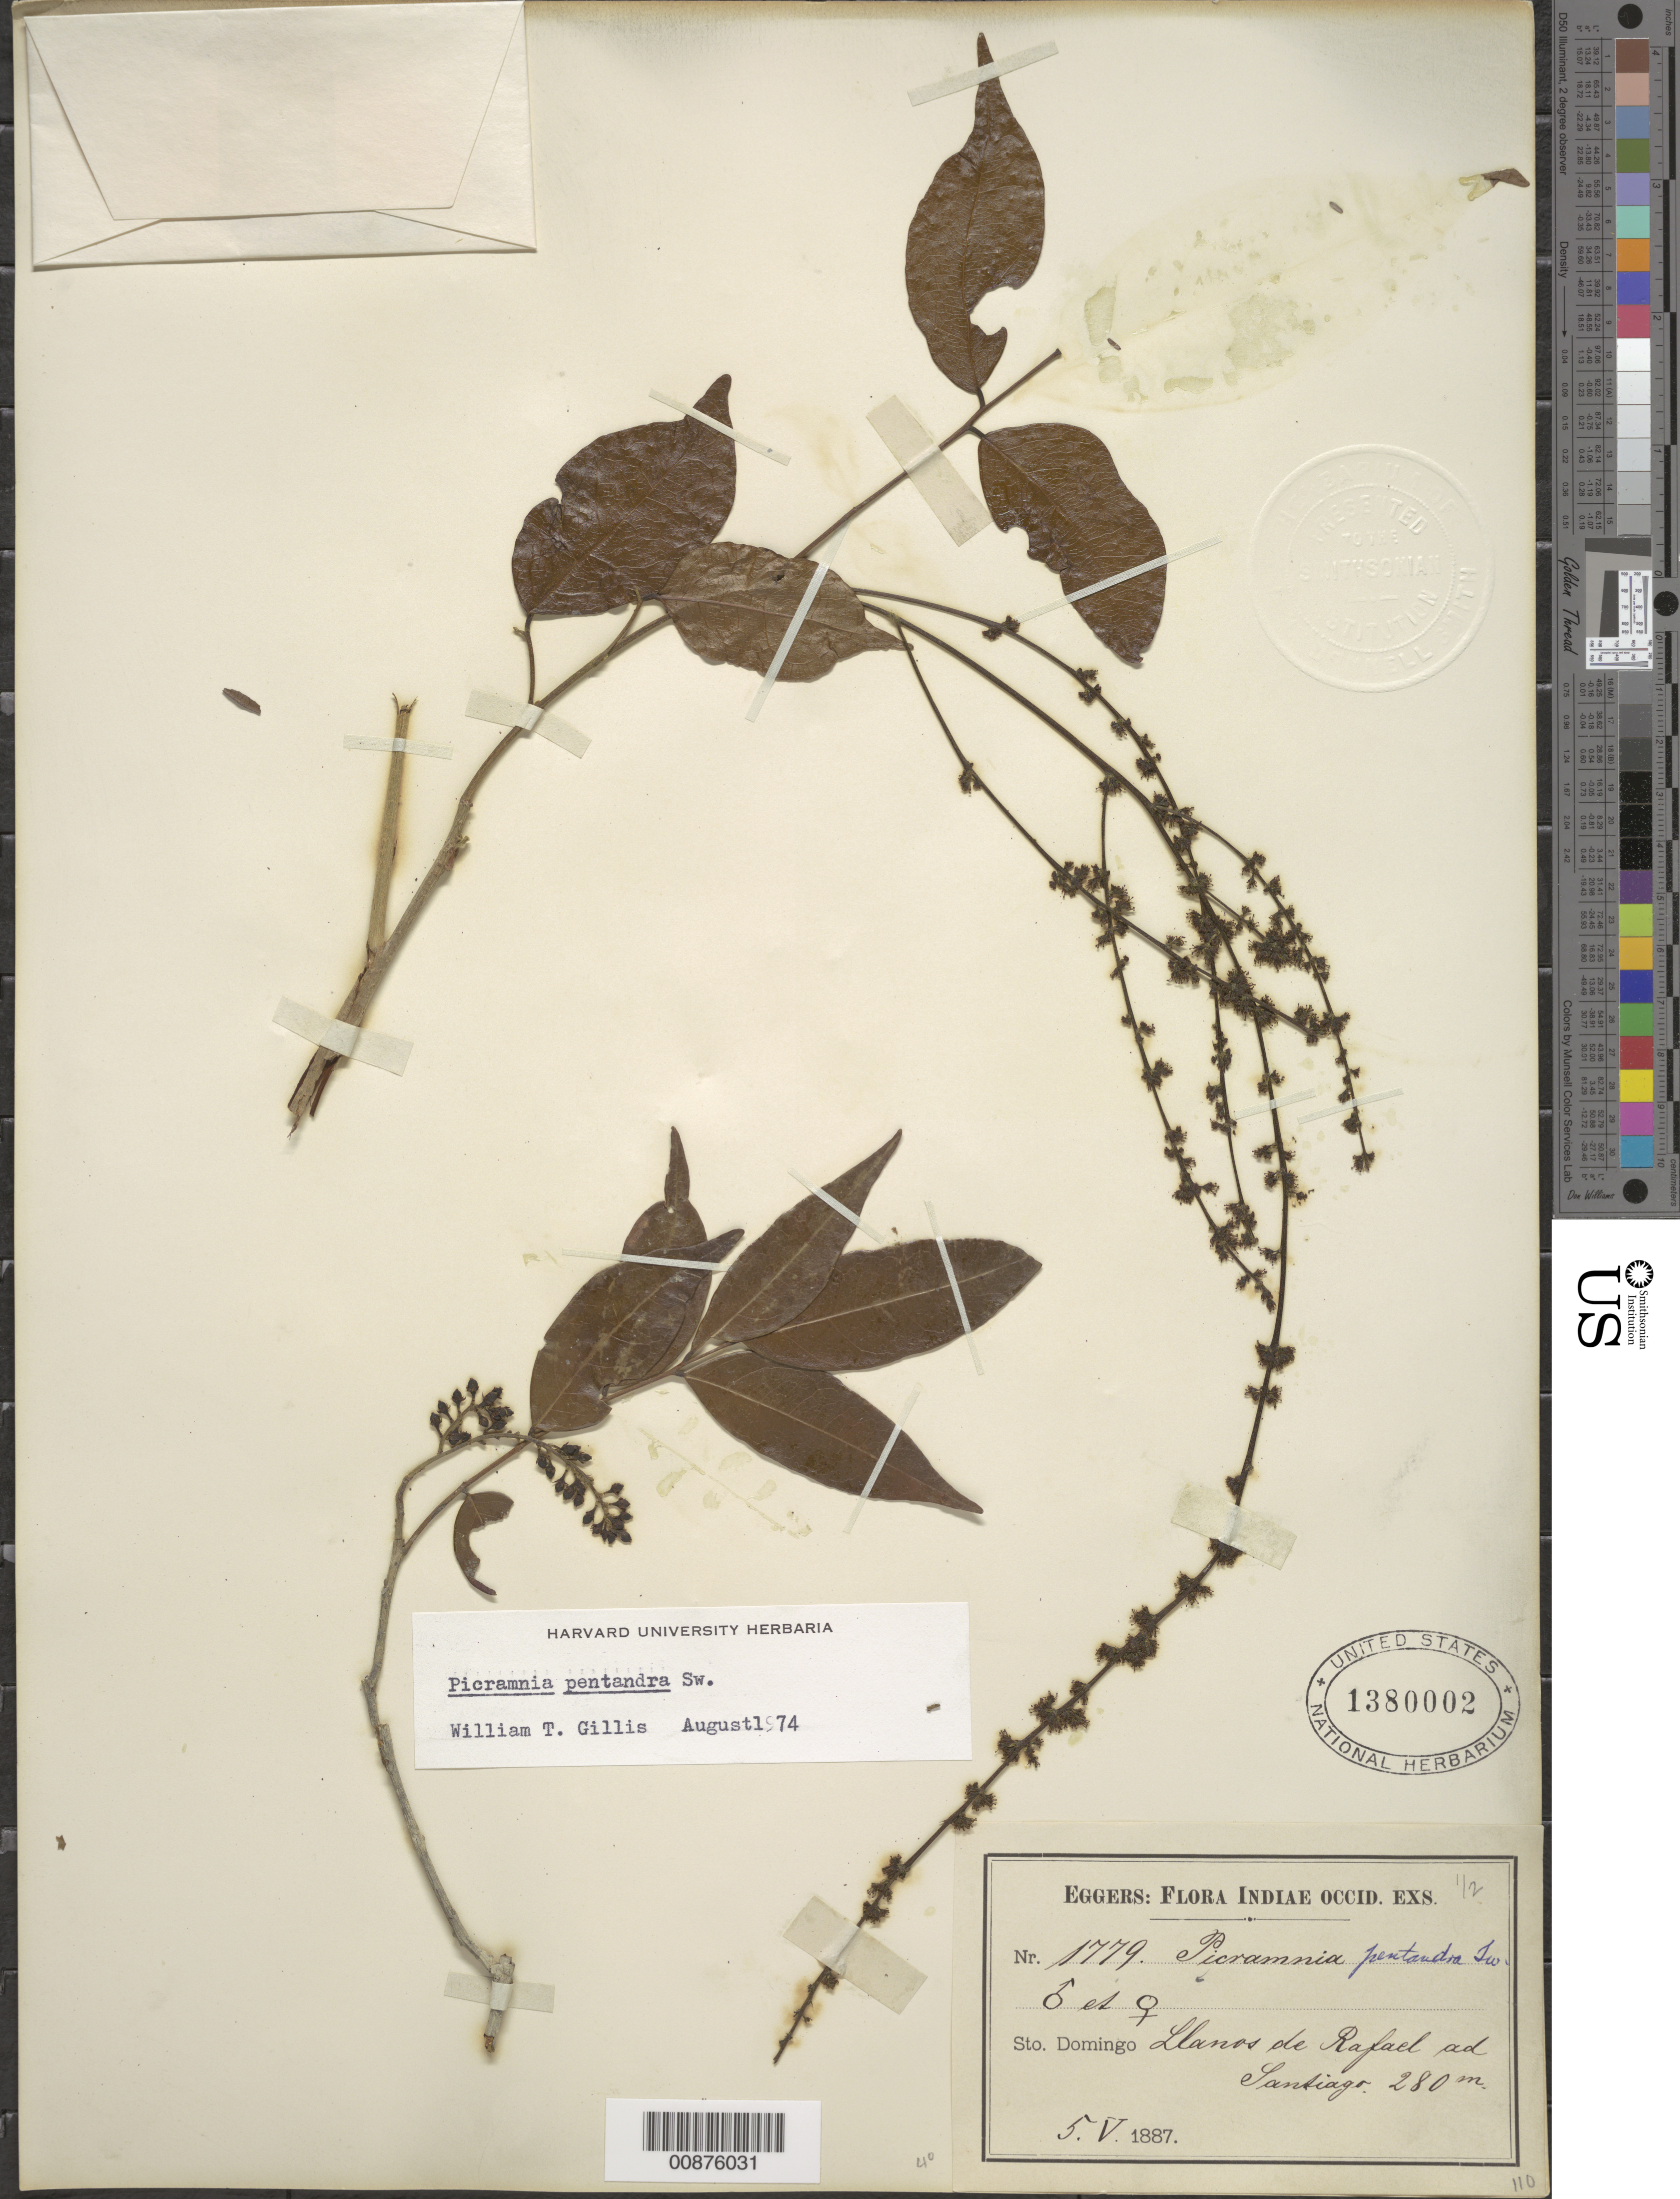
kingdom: Plantae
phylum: Tracheophyta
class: Magnoliopsida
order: Picramniales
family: Picramniaceae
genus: Picramnia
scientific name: Picramnia pentandra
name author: Sw.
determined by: Gillis, W. T.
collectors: H. F. A. von Eggers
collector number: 1779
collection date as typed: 05 May 1887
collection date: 1887-05-05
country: Dominican Republic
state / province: Santiago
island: Hispaniola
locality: Llanos de Rafael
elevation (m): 280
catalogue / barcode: US 1380002